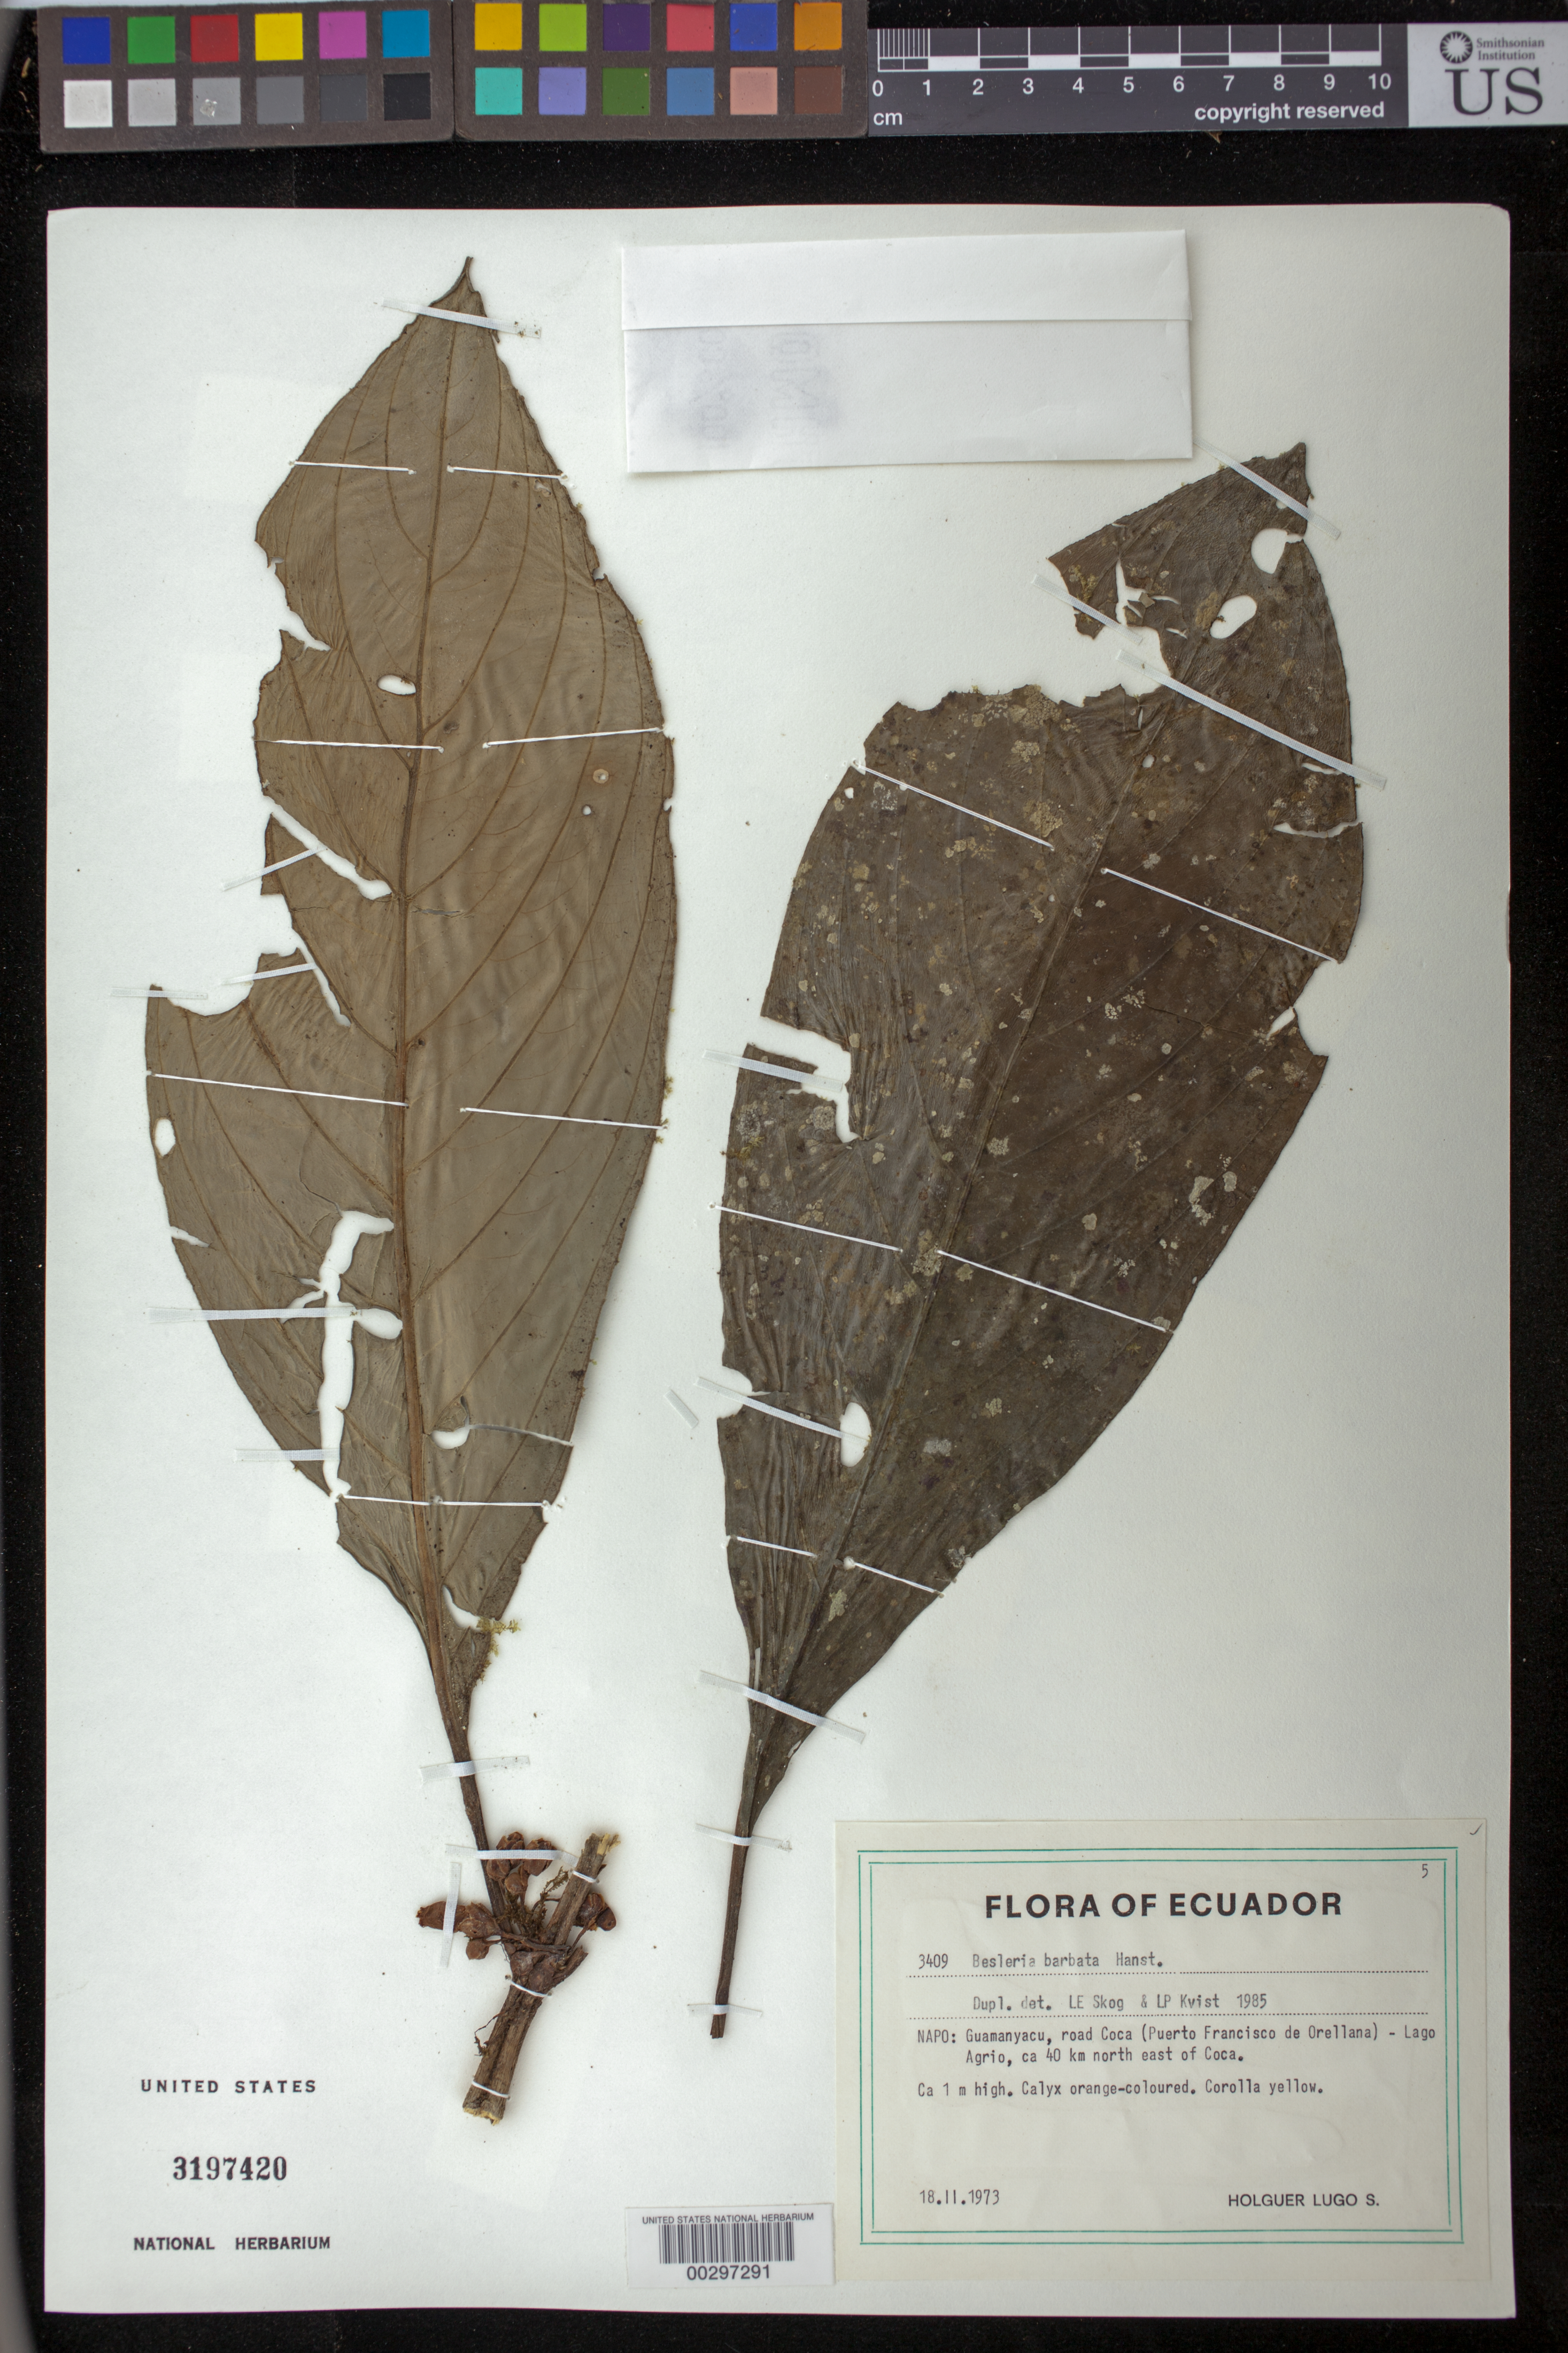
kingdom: Plantae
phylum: Tracheophyta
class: Magnoliopsida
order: Lamiales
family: Gesneriaceae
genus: Besleria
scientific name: Besleria barbata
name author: (Poepp.) Hanst.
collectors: H. Lugo S.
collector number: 3409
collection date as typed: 18 Nov 1973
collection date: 1973-11-18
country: Ecuador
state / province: Napo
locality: Guamanyacu, Coca, Lago Agrio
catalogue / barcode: US 3197420